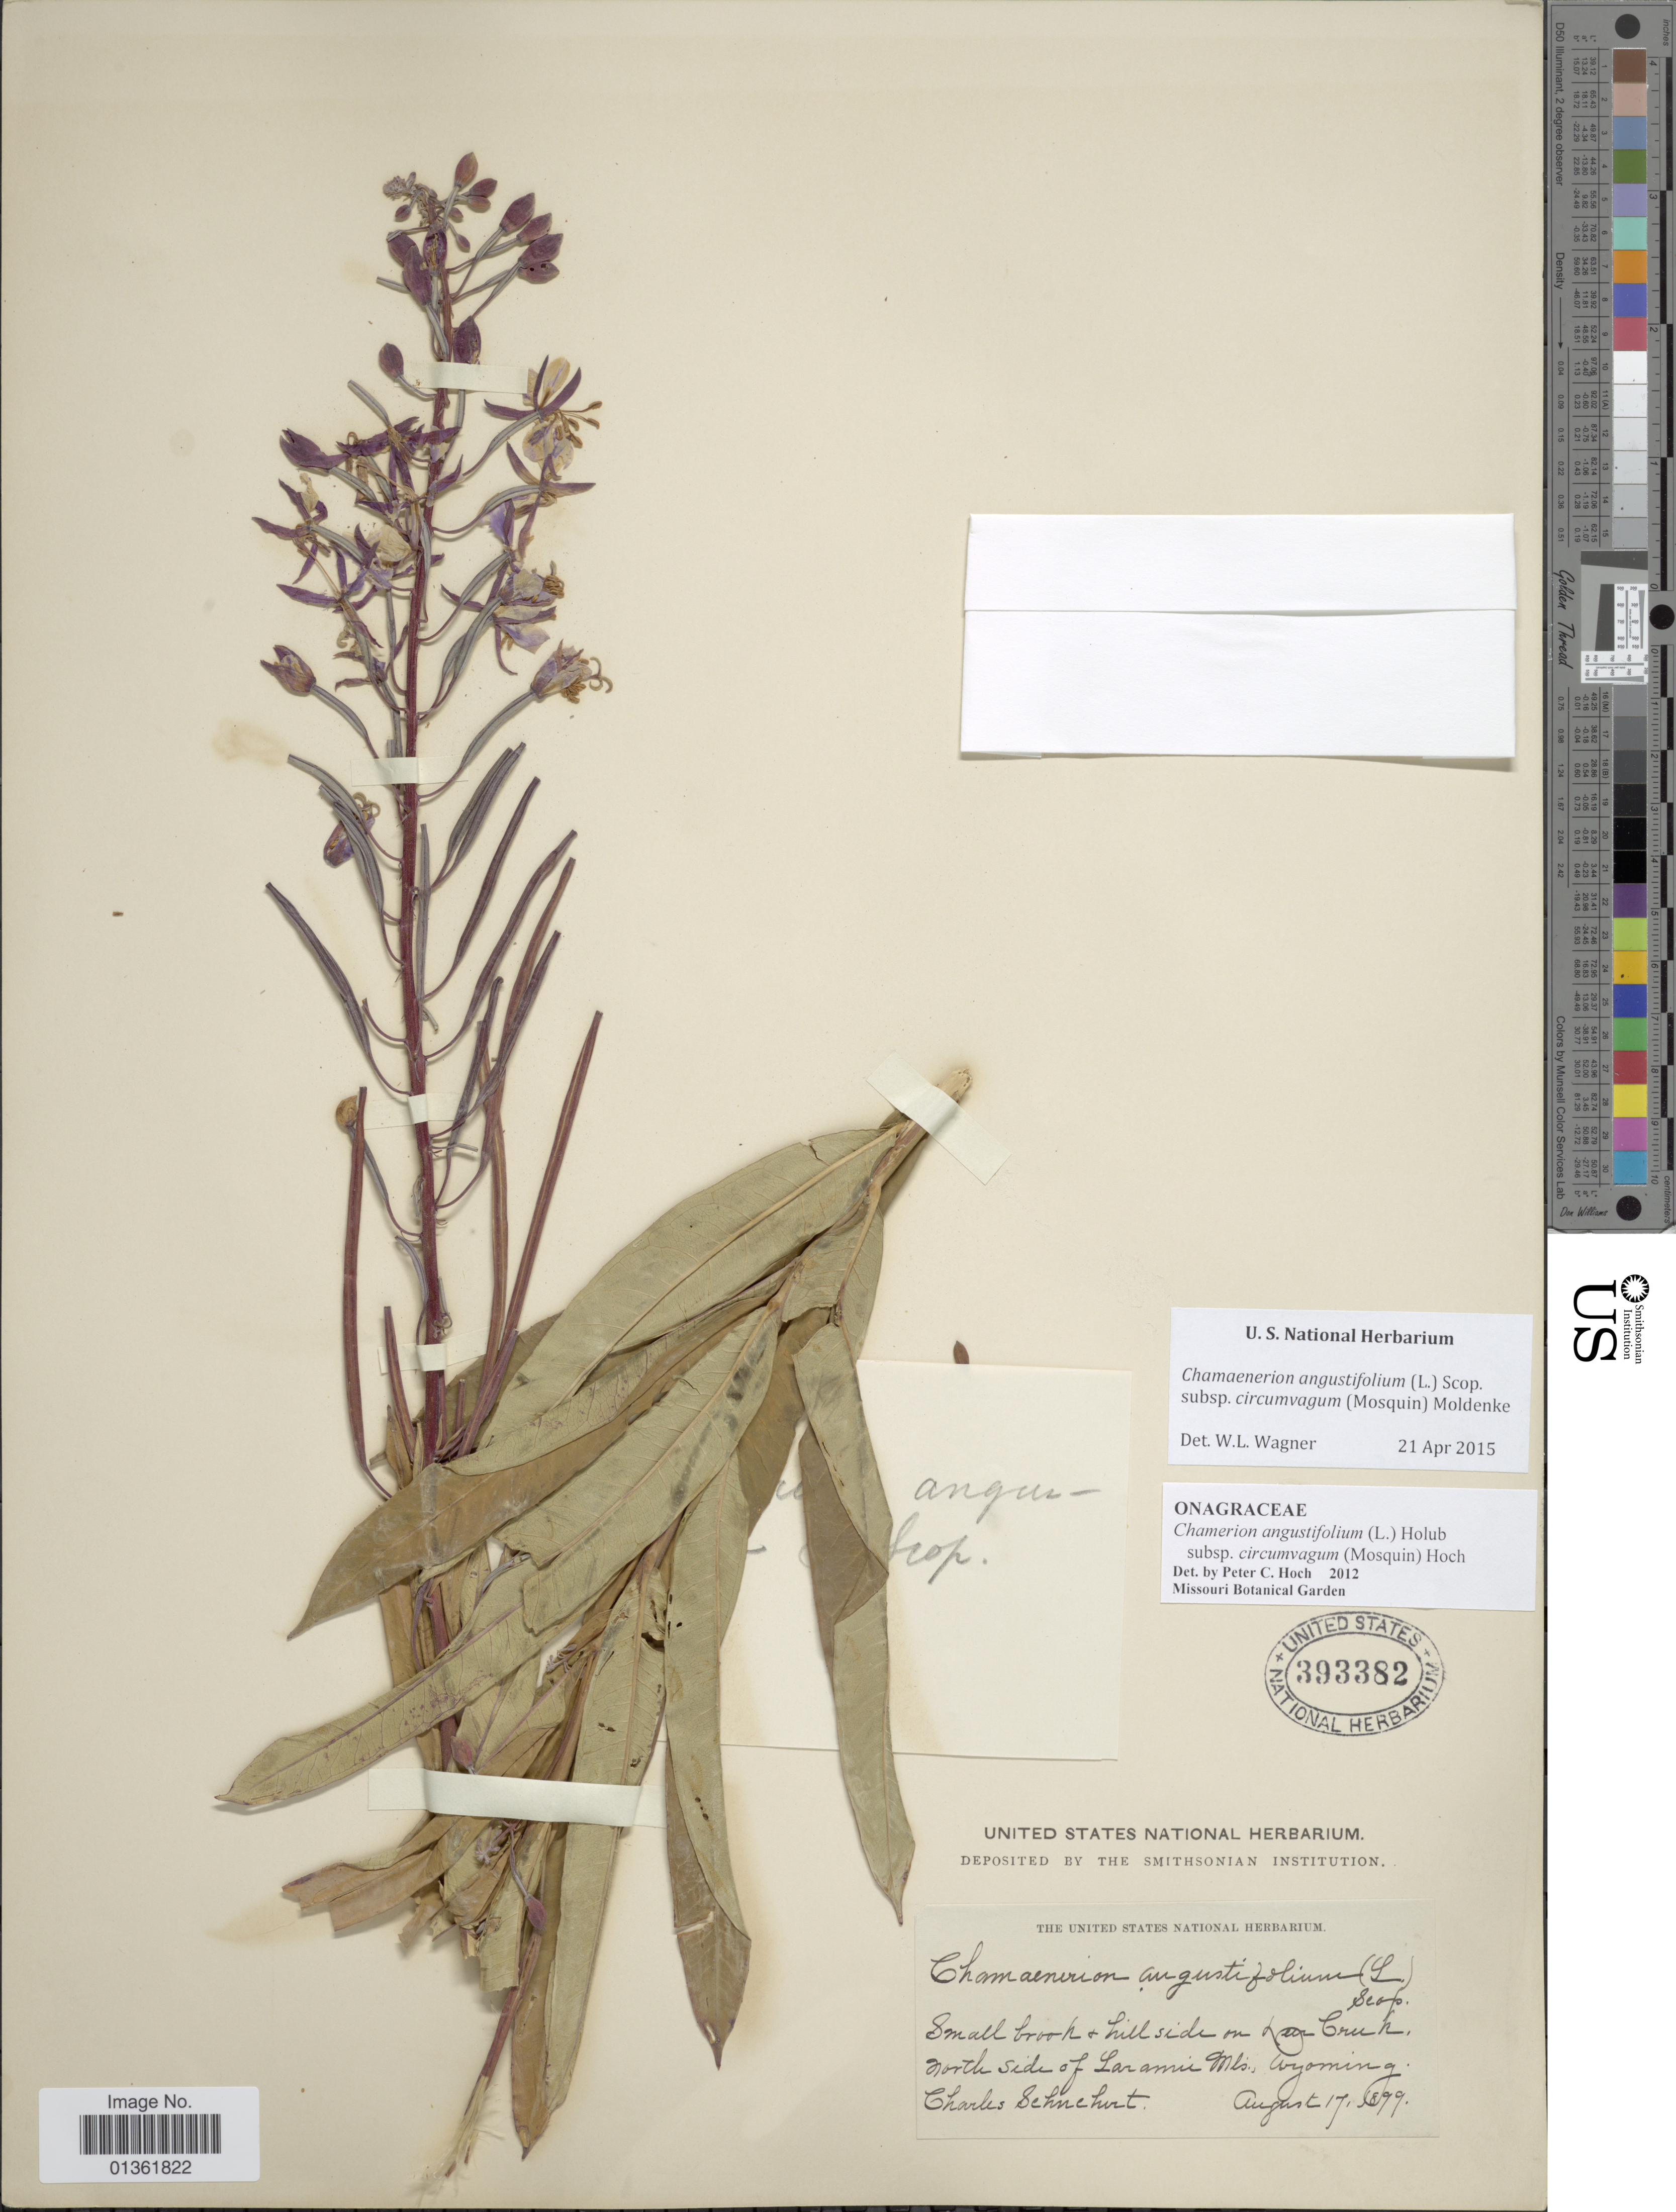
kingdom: Plantae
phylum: Tracheophyta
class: Magnoliopsida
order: Myrtales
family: Onagraceae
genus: Chamaenerion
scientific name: Chamaenerion angustifolium subsp. circumvagum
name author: (Mosquin) Moldenke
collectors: C. Schuchert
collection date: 1899-08-17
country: United States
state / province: Wyoming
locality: Small brook & hill side on Bear Creek, north side of Laramie Mts.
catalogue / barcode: US 393382